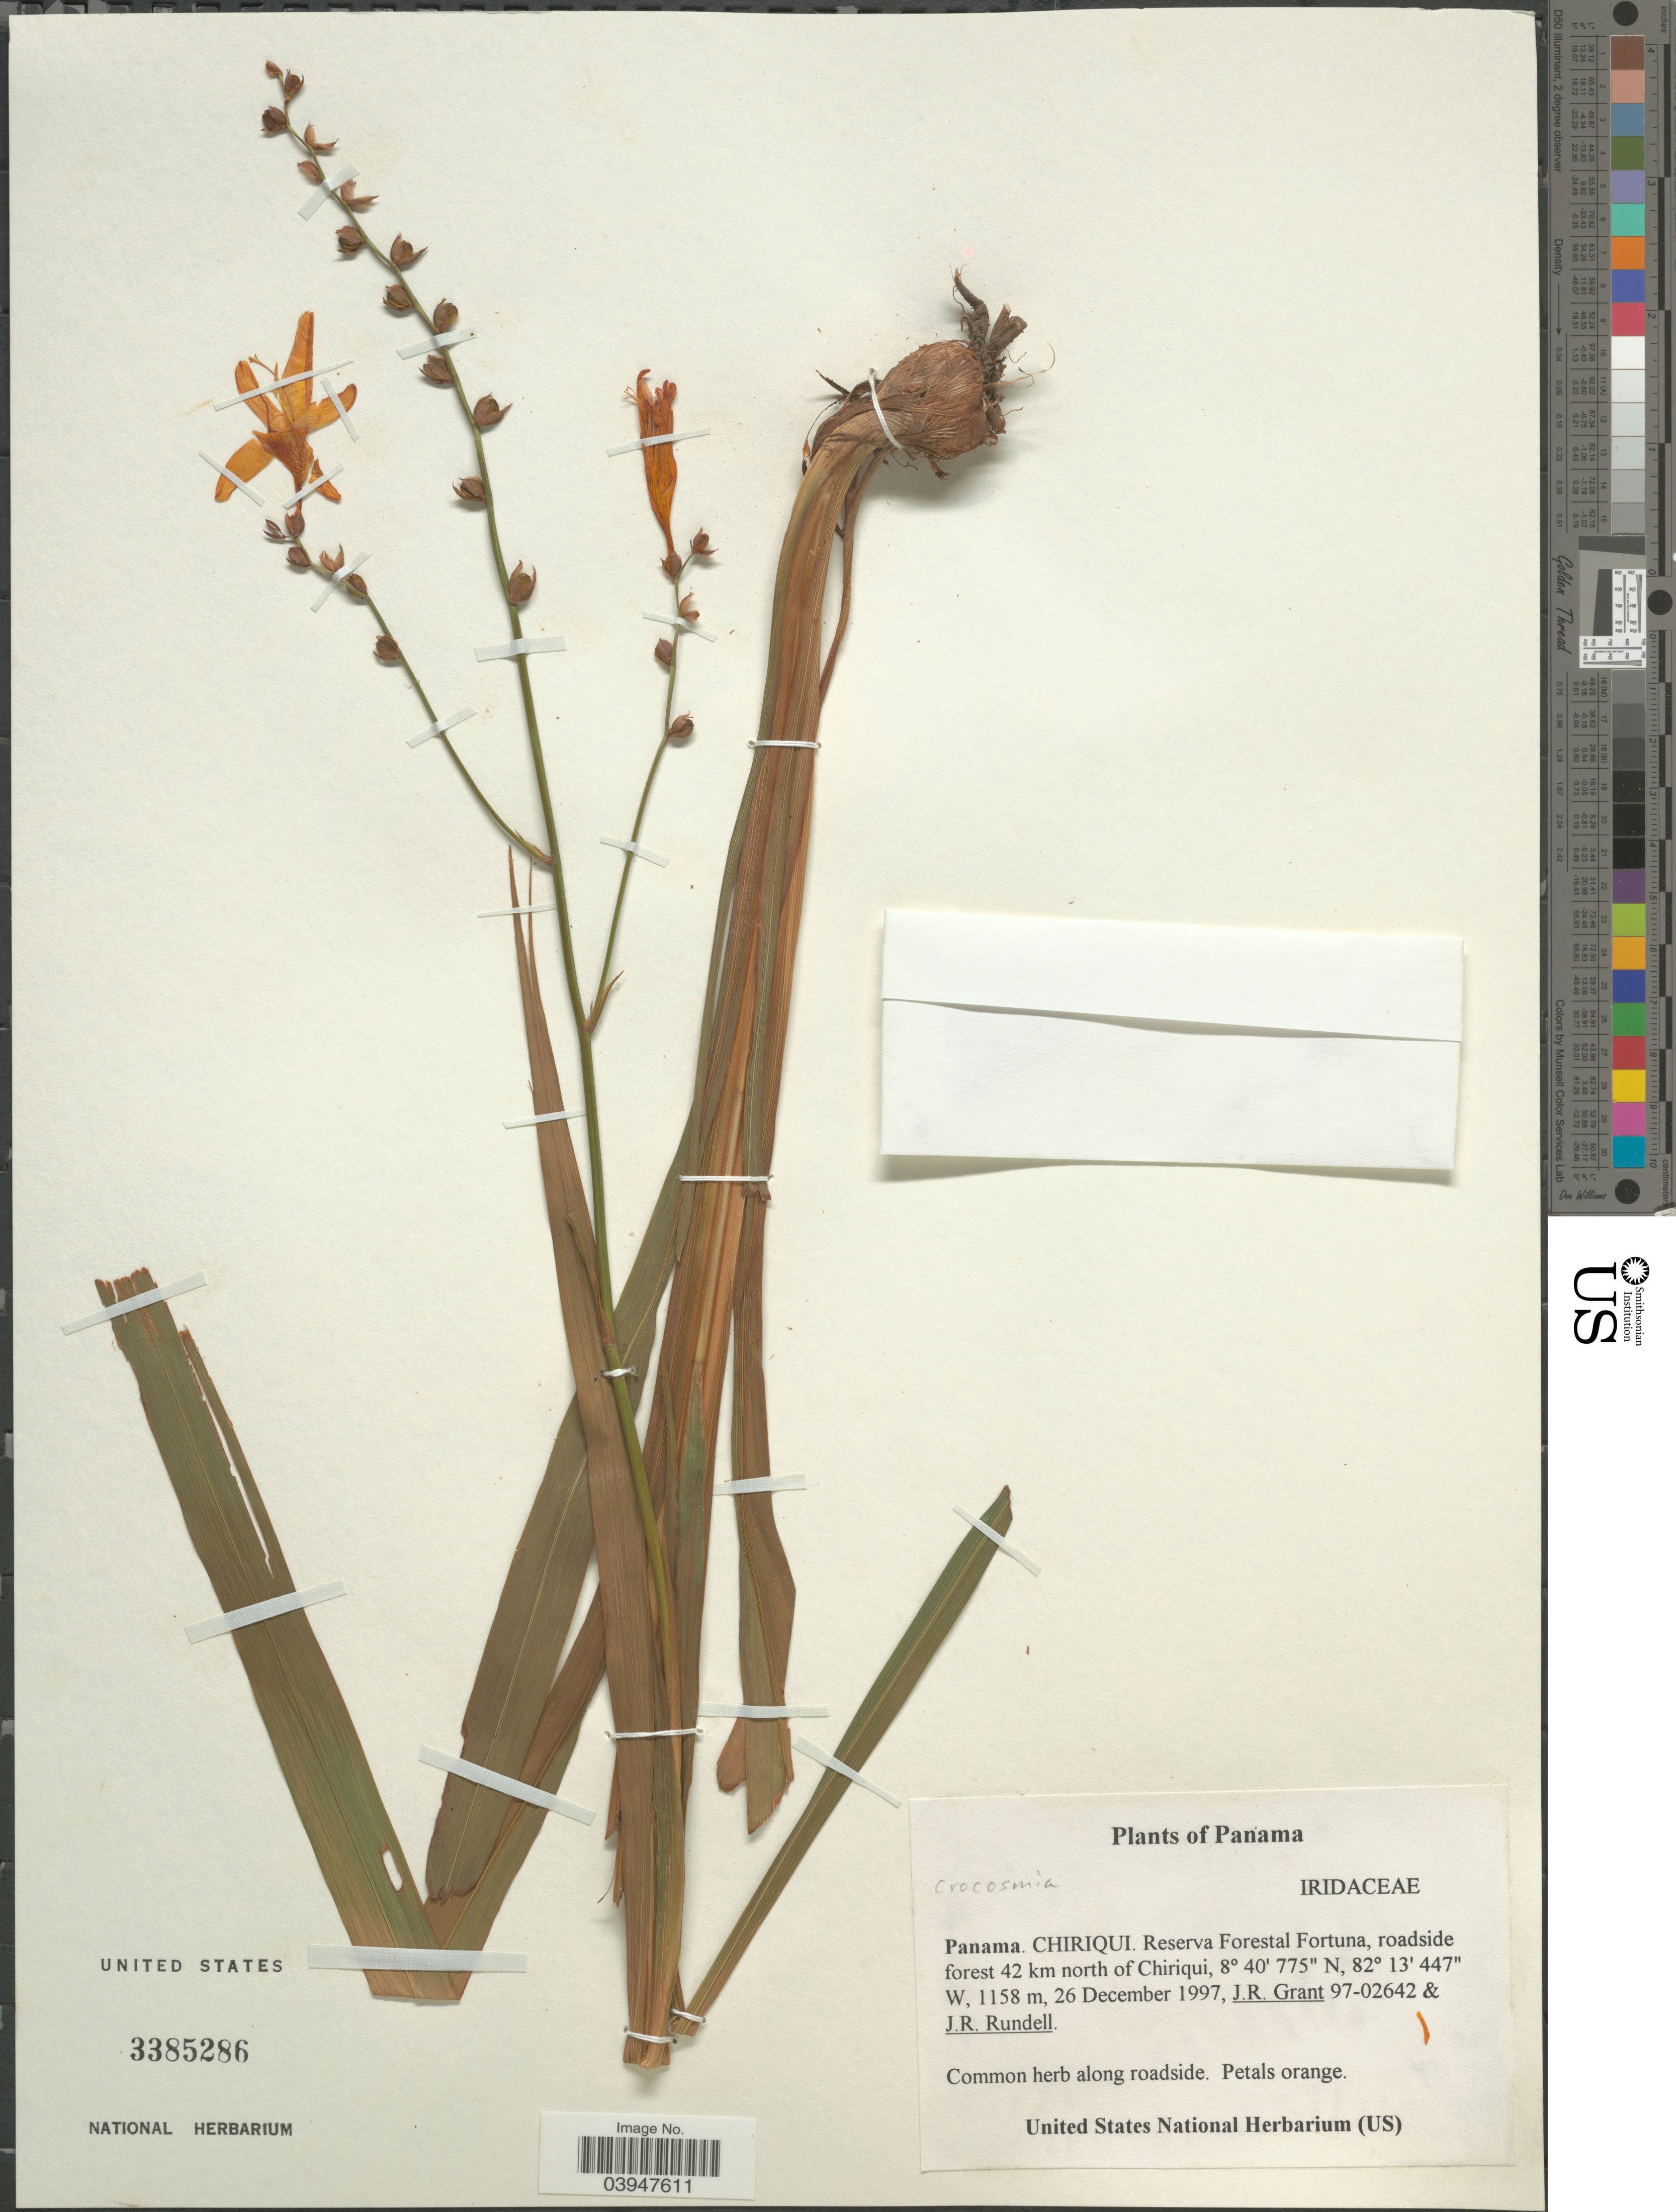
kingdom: Plantae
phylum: Tracheophyta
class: Liliopsida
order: Asparagales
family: Iridaceae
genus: Crocosmia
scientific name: Crocosmia sp.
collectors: J. Grant & J. R. Rundell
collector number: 97-02642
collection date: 1997-12-26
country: Panama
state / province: Chiriqui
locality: Reserva Forestal Fortuna, roadside forest 42 km north of Chiriqui.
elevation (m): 1158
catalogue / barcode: US 3385286